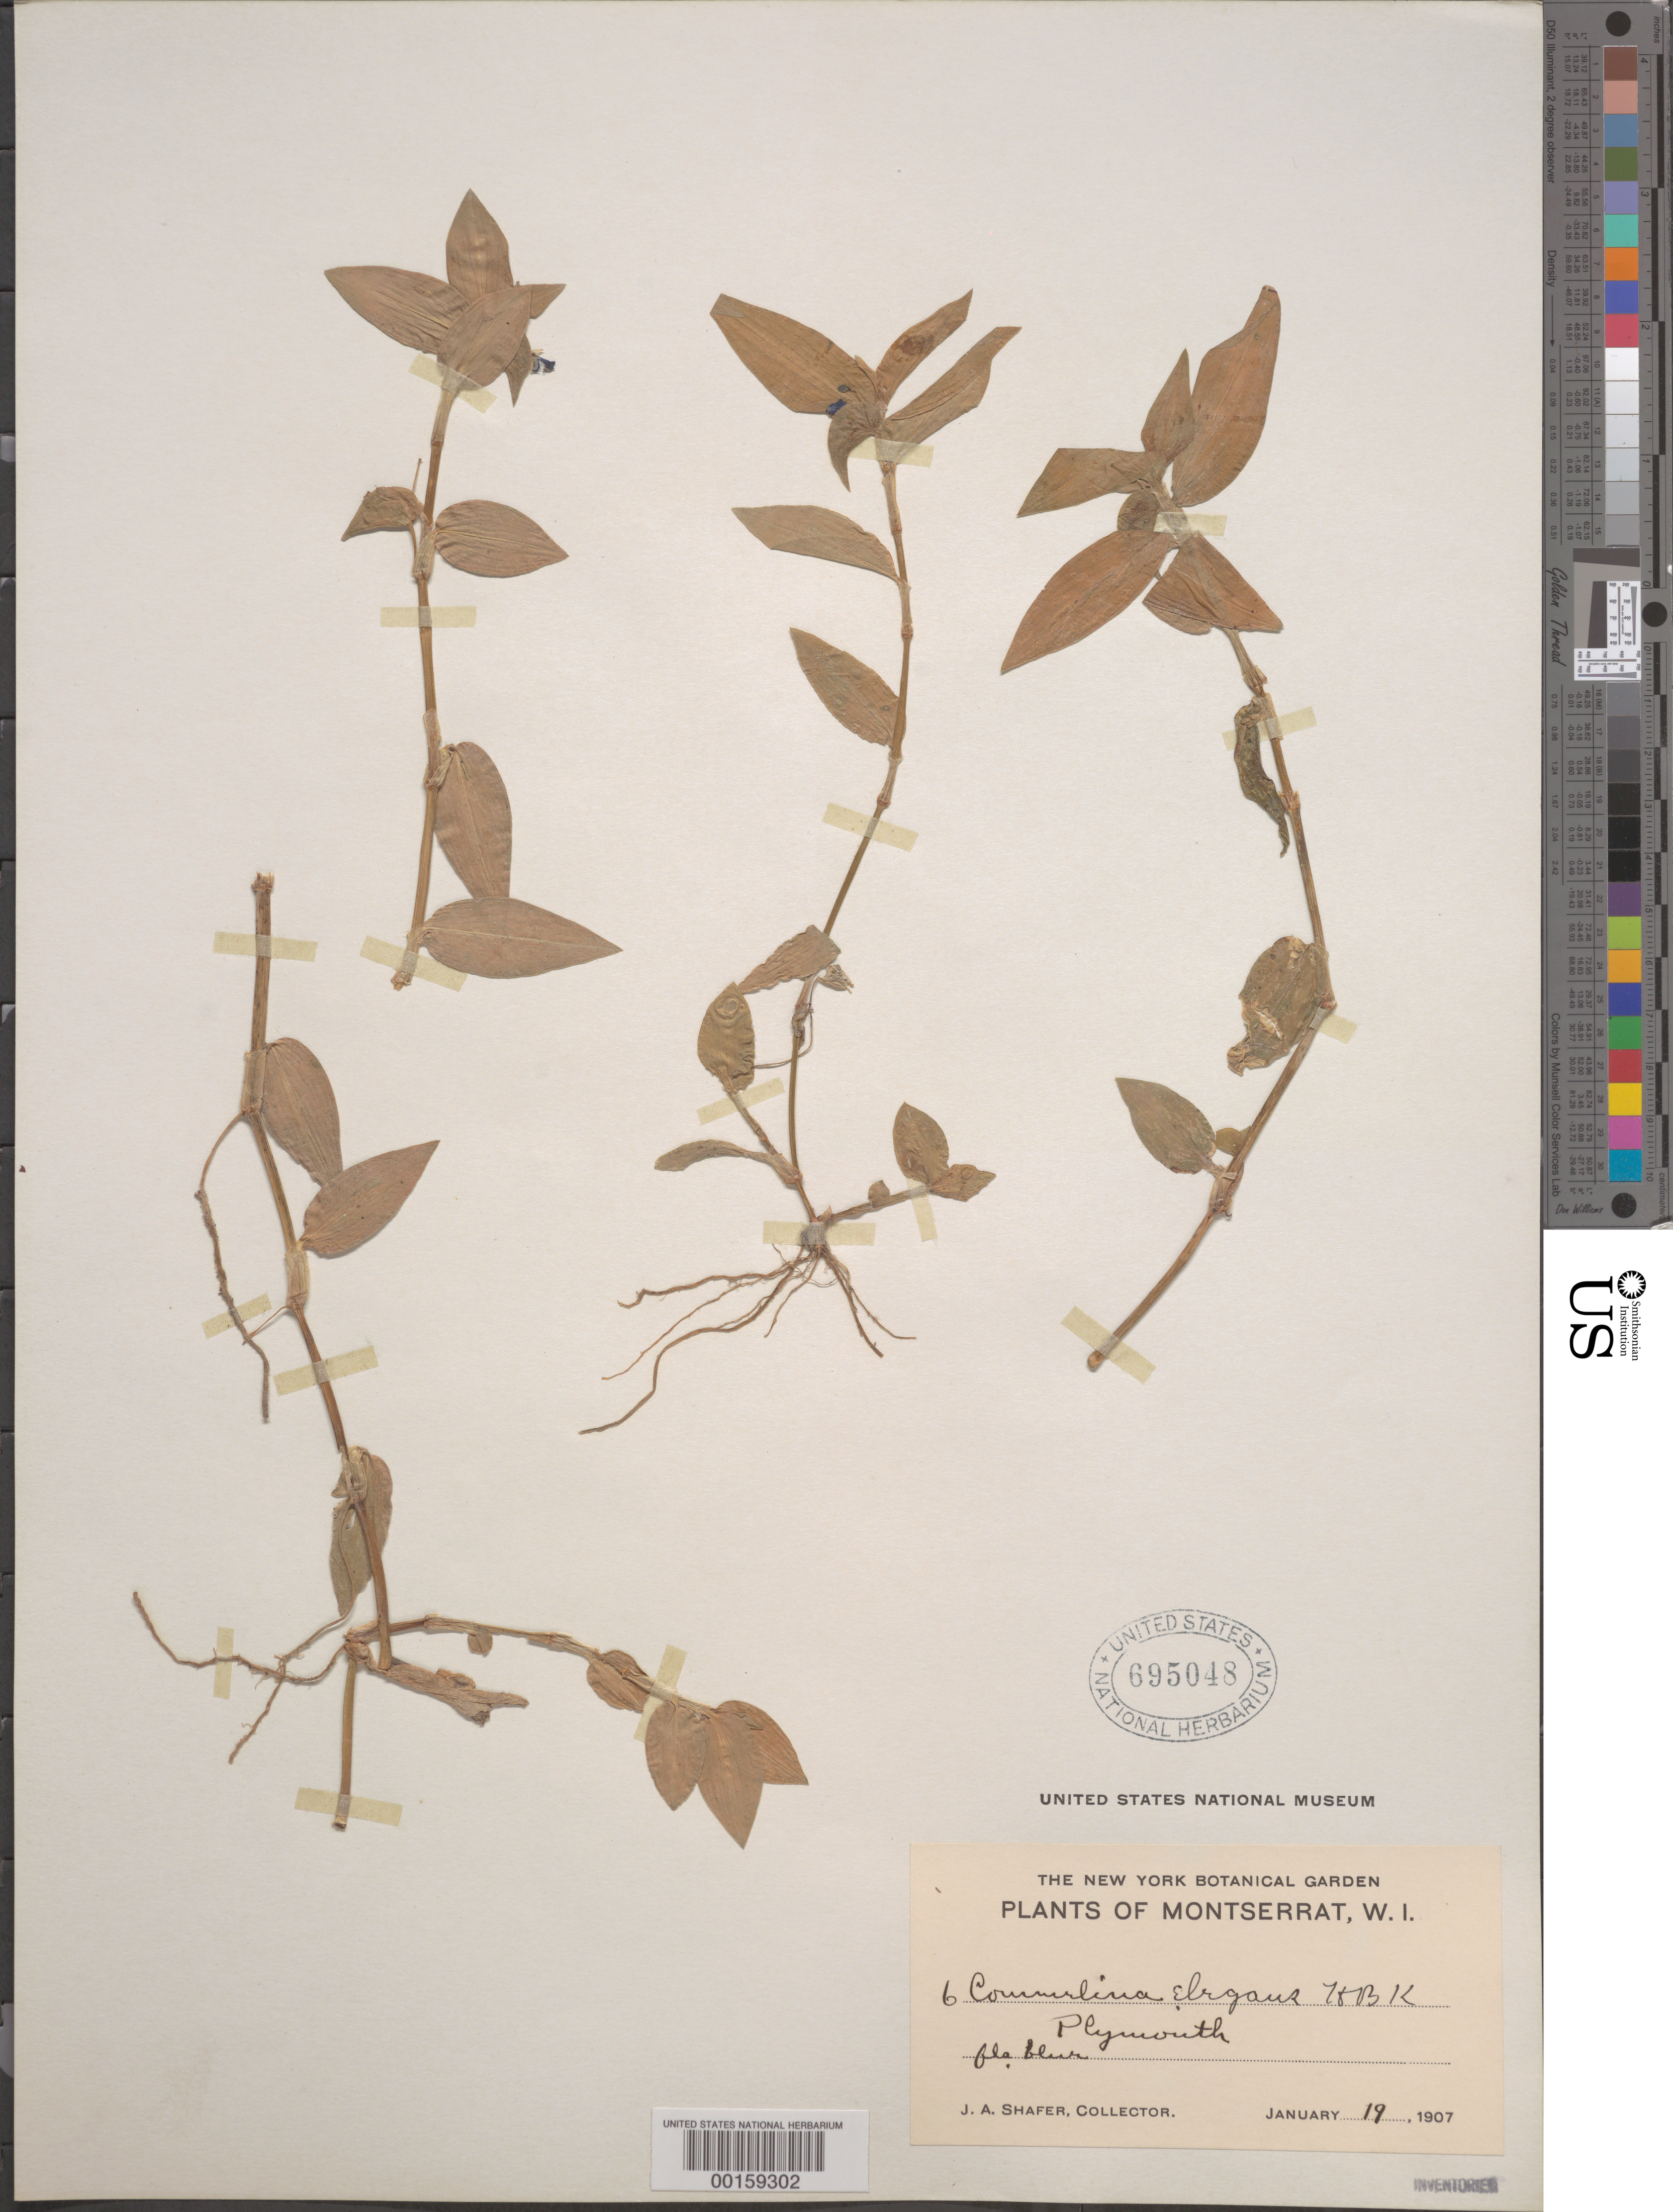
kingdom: Plantae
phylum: Tracheophyta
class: Liliopsida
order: Commelinales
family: Commelinaceae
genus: Commelina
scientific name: Commelina erecta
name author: L.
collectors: J. A. Shafer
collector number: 6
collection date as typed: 19 Jan 1907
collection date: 1907-01-19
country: Montserrat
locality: Plymouth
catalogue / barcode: US 695048